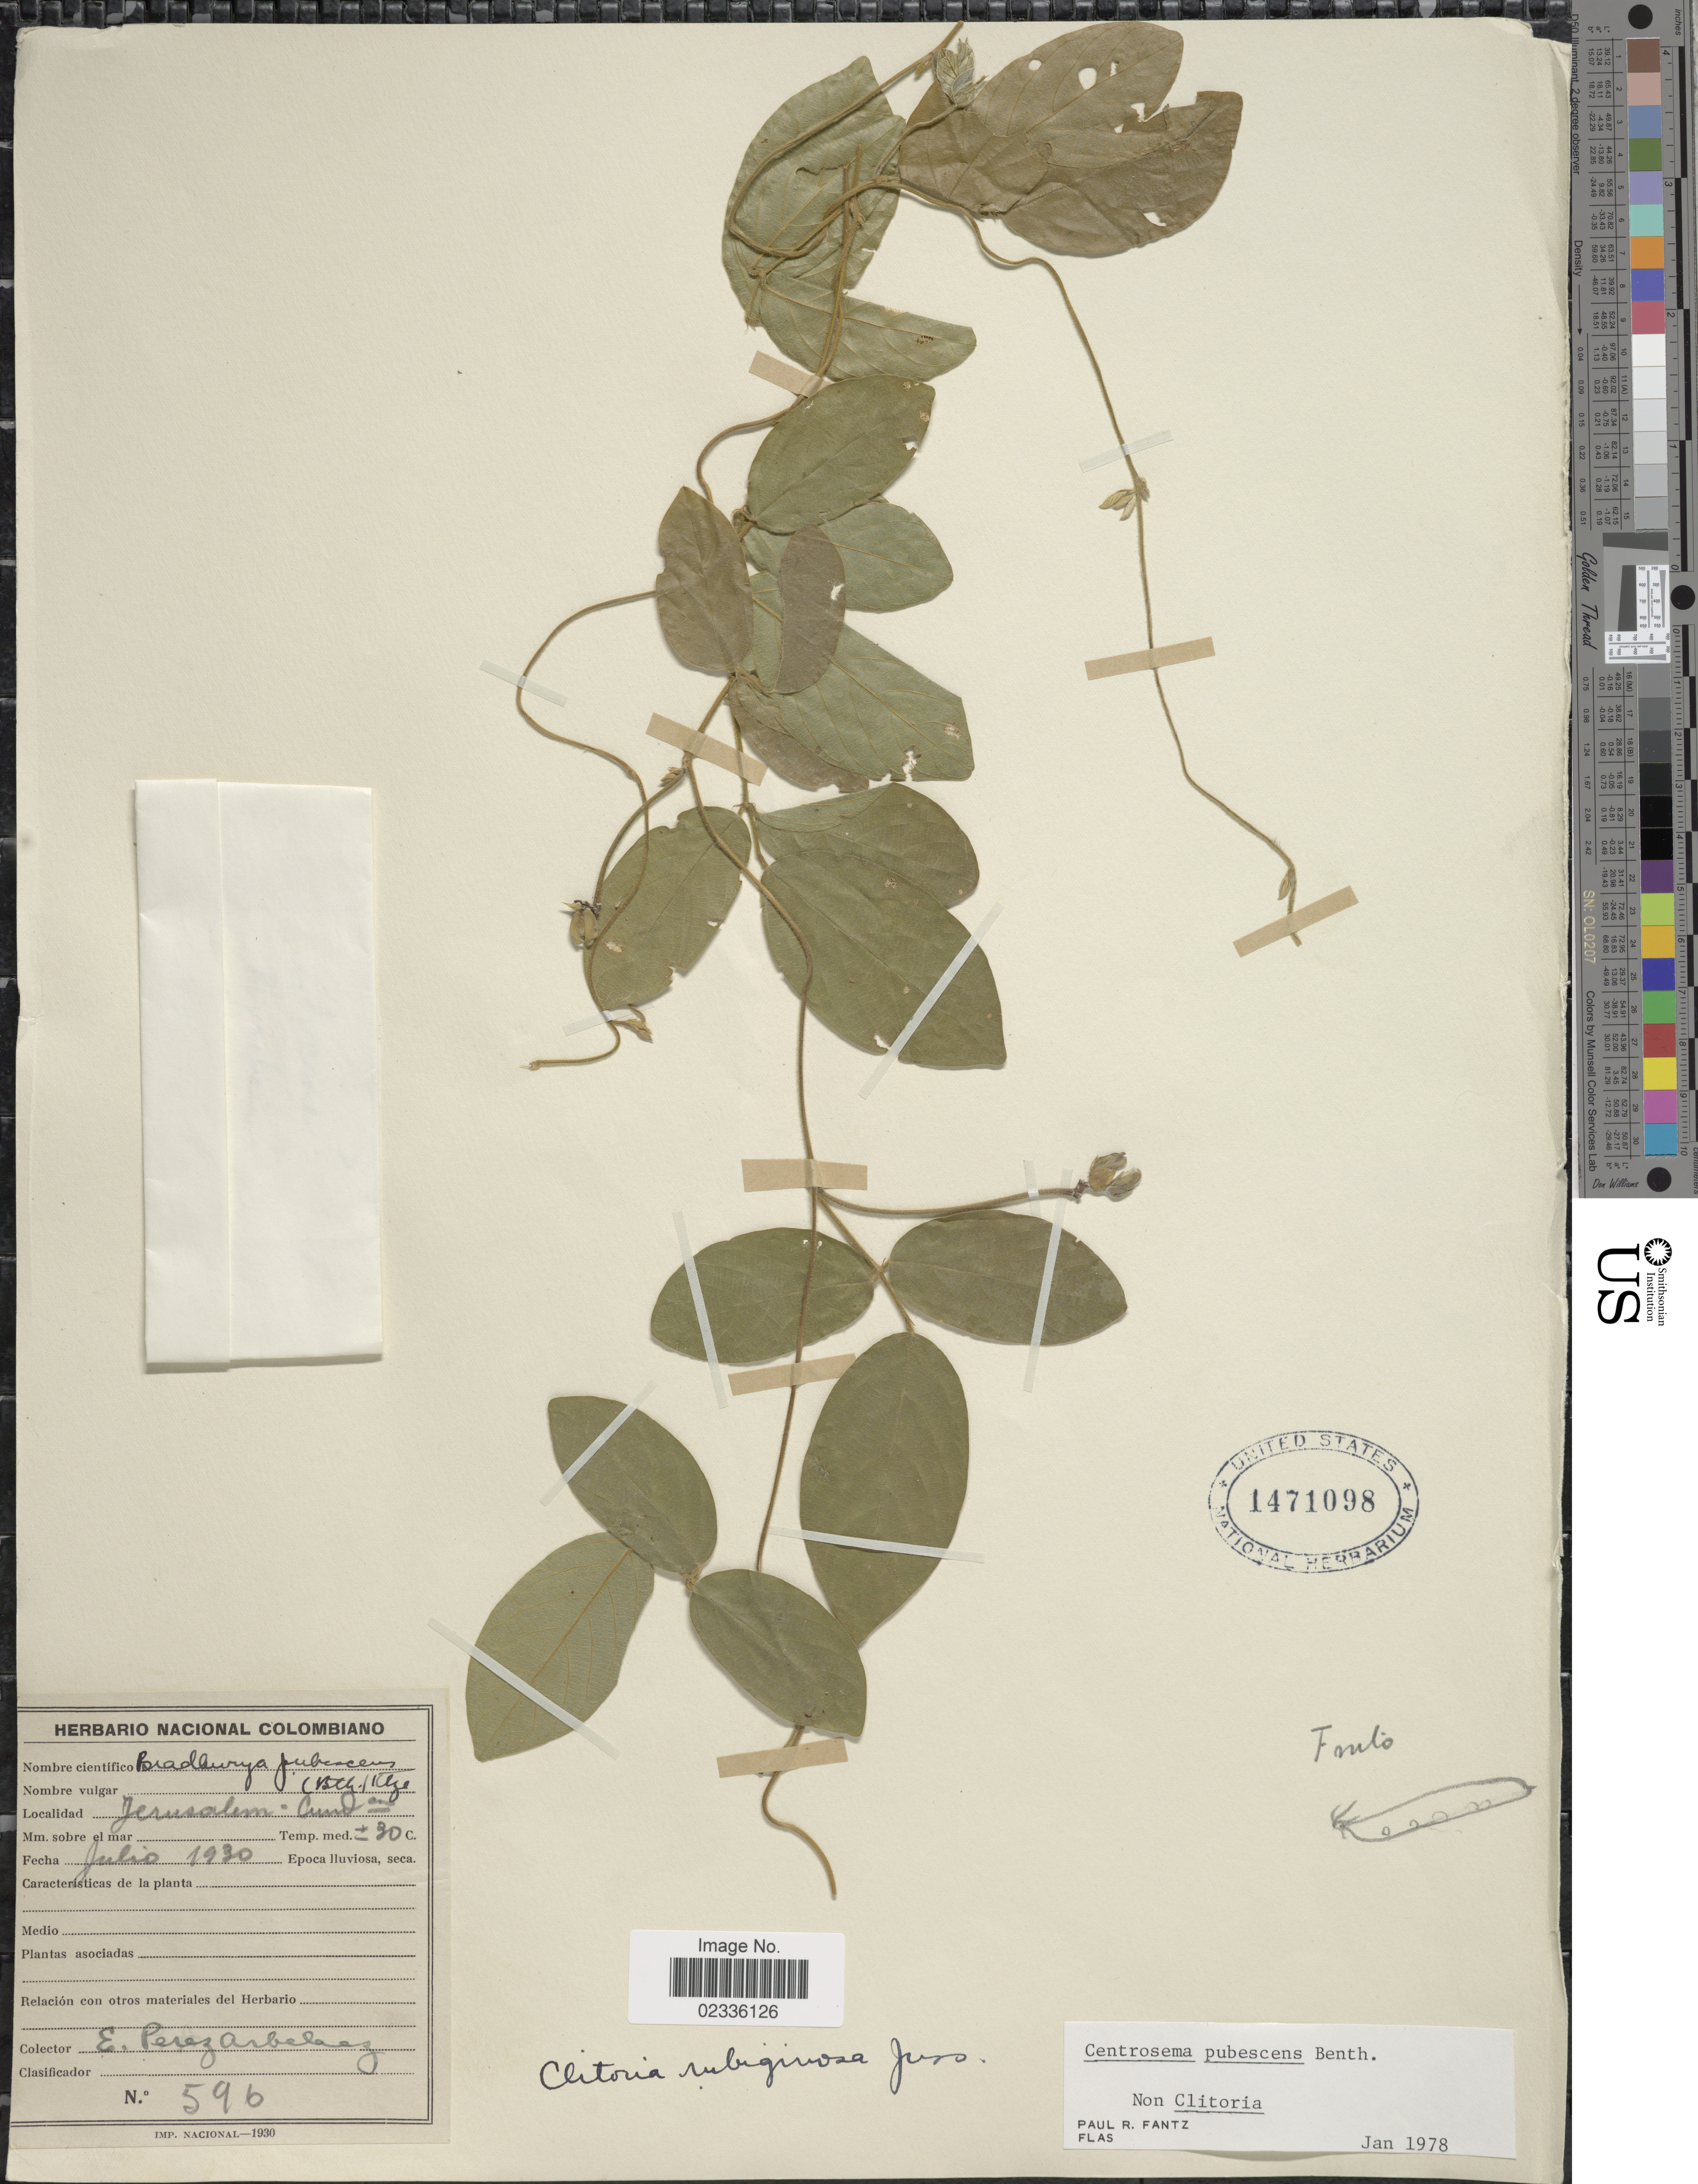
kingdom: Plantae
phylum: Tracheophyta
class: Magnoliopsida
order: Fabales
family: Fabaceae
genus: Centrosema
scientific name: Centrosema pubescens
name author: Benth.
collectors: E. Pérez Arbeláez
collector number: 596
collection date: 1930-07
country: Colombia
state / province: Cundinamarca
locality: Jerusalem.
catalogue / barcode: US 1471098